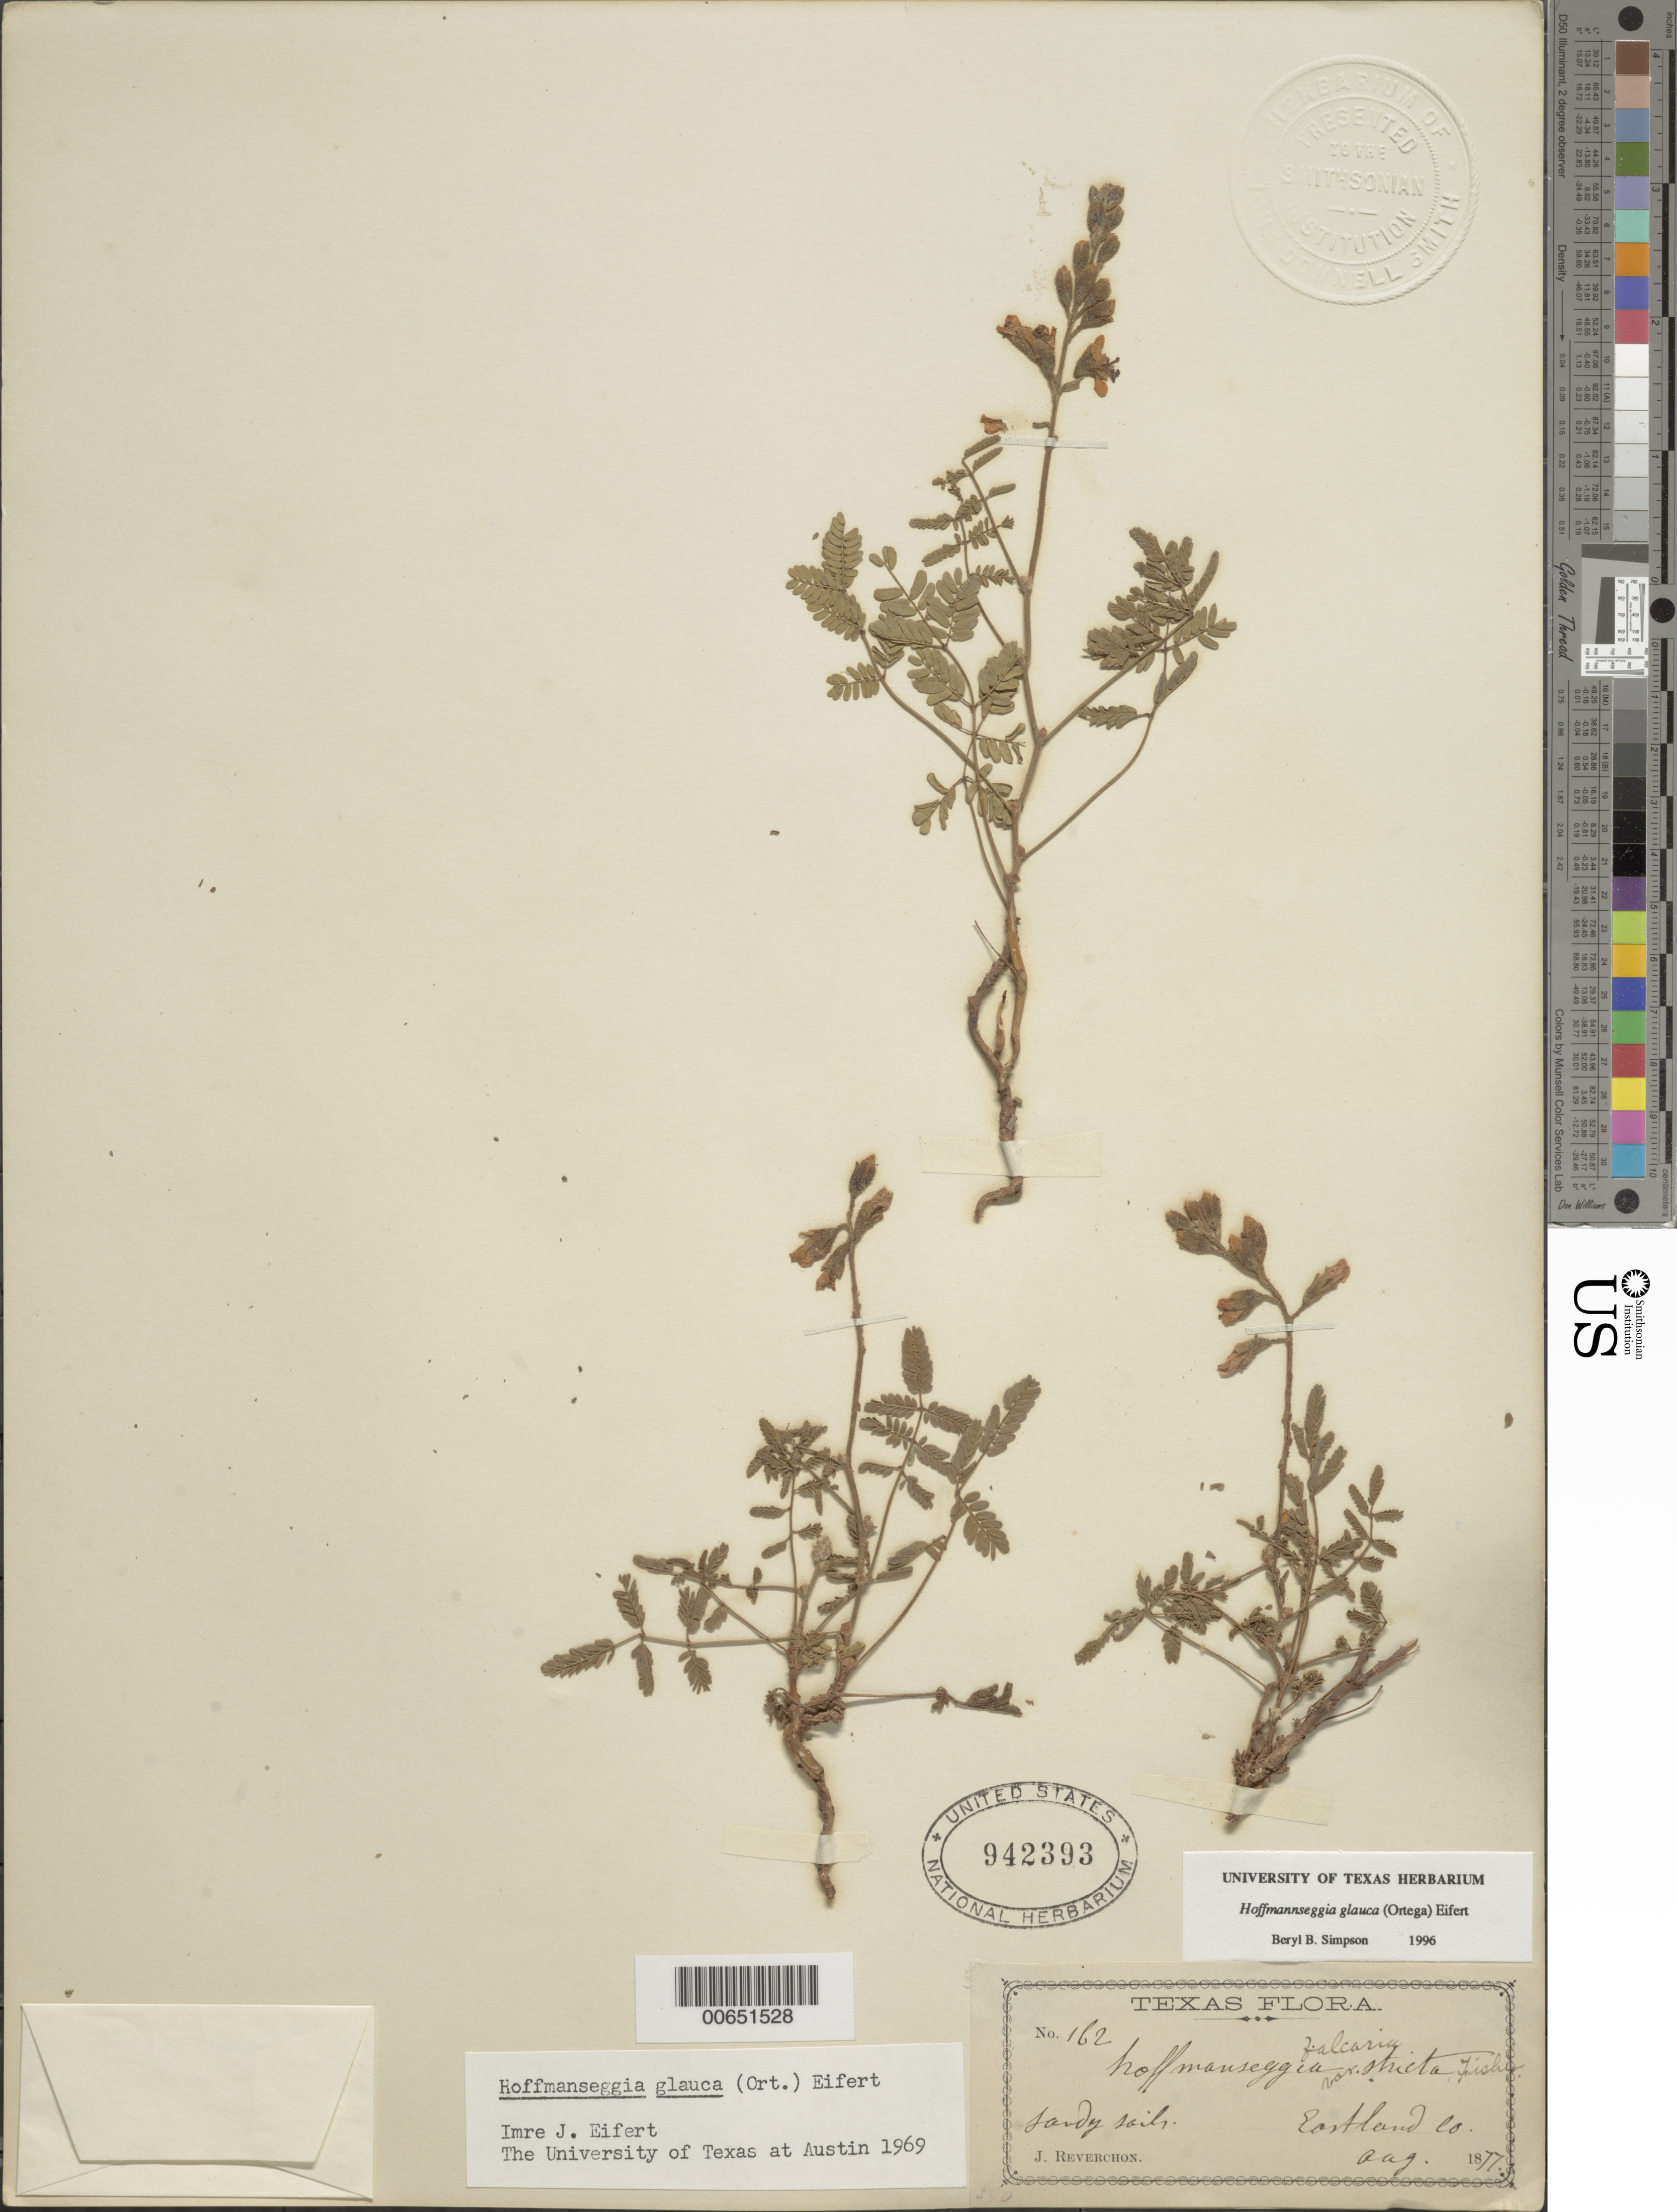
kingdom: Plantae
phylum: Tracheophyta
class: Magnoliopsida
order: Fabales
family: Fabaceae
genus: Hoffmannseggia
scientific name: Hoffmannseggia glauca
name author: (Ortega) Eifert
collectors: E. Reverchon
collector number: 162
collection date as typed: Aug 1877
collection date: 1877-08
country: United States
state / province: Texas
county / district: Eastland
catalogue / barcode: US 942393